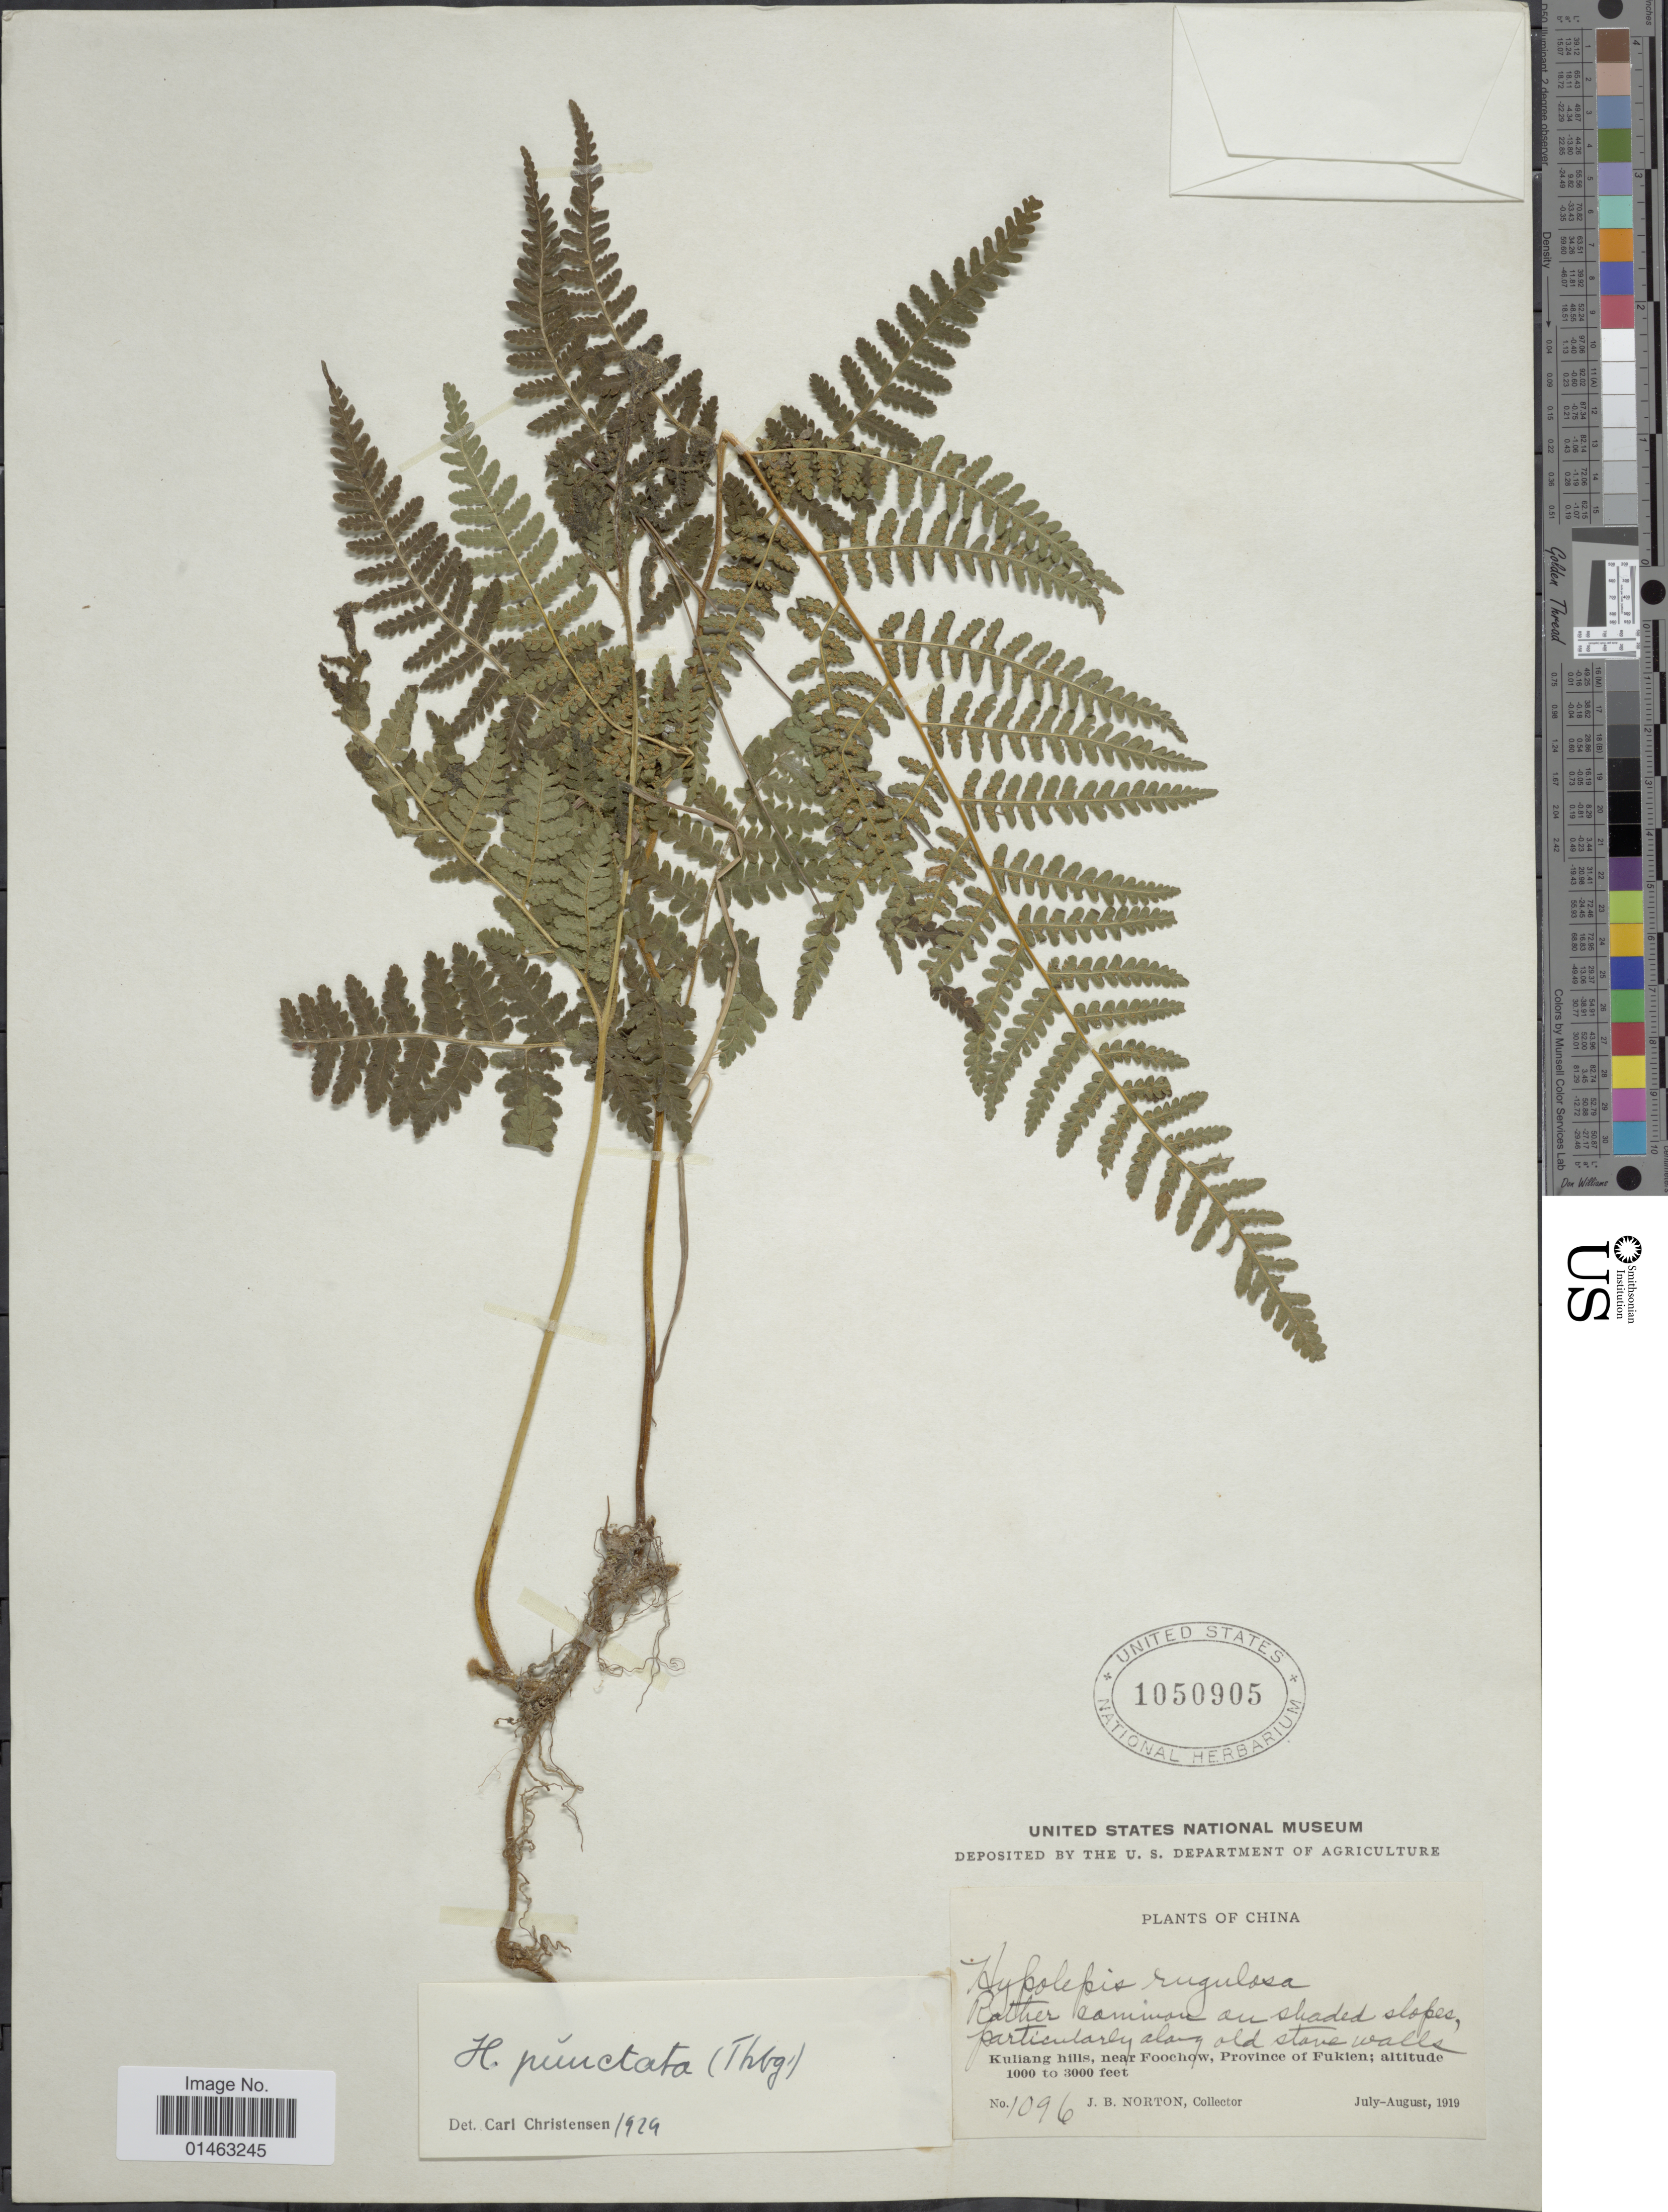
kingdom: Plantae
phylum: Tracheophyta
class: Polypodiopsida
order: Polypodiales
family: Dennstaedtiaceae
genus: Hypolepis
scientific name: Hypolepis punctata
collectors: J. B. Norton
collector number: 1096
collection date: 1919-07/1919-08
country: China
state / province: Fujian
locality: Kuliang hills, near Foochow, Province of Fukien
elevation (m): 305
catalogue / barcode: US 1050905